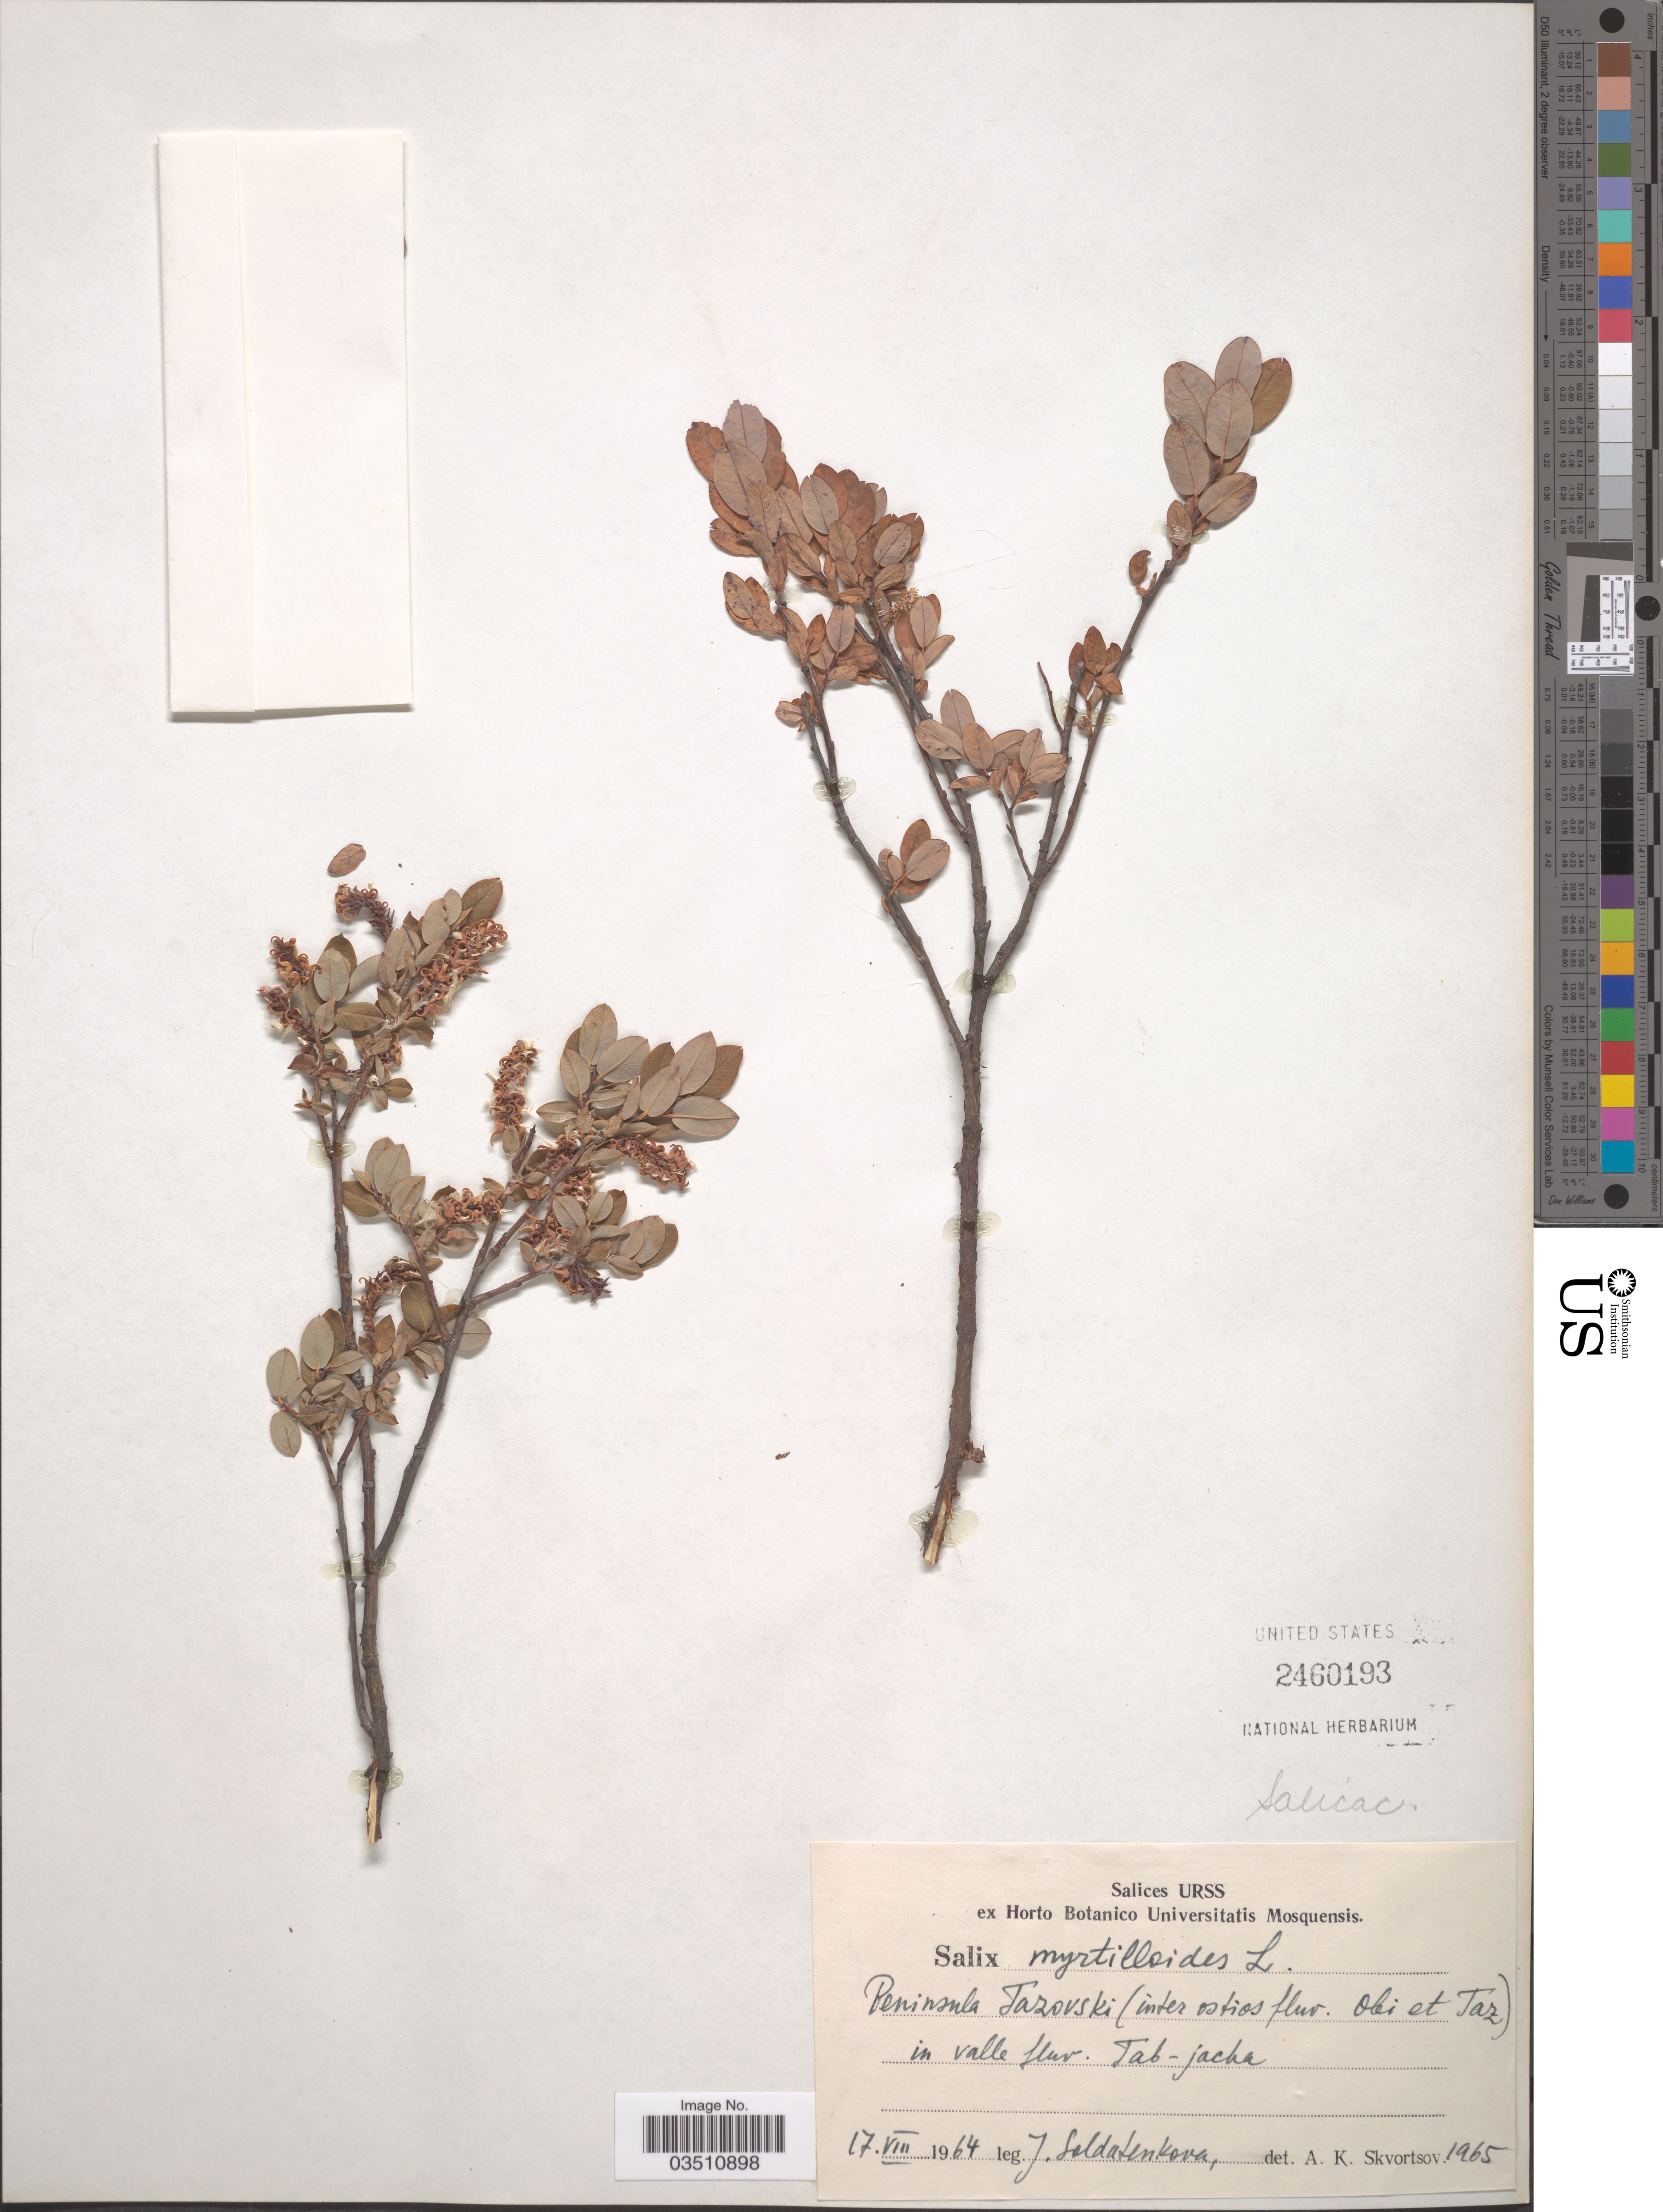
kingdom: Plantae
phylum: Tracheophyta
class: Magnoliopsida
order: Malpighiales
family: Salicaceae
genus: Salix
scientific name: Salix myrtilloides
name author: L.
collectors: J. Soldatenkova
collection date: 1964-08-17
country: Russian Federation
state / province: Yamalo-Nenets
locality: Peninsula Tazovski (inter ostios fluv. Obi et Taz) in valle fluv. Tab-jacha.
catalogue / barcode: US 2460193